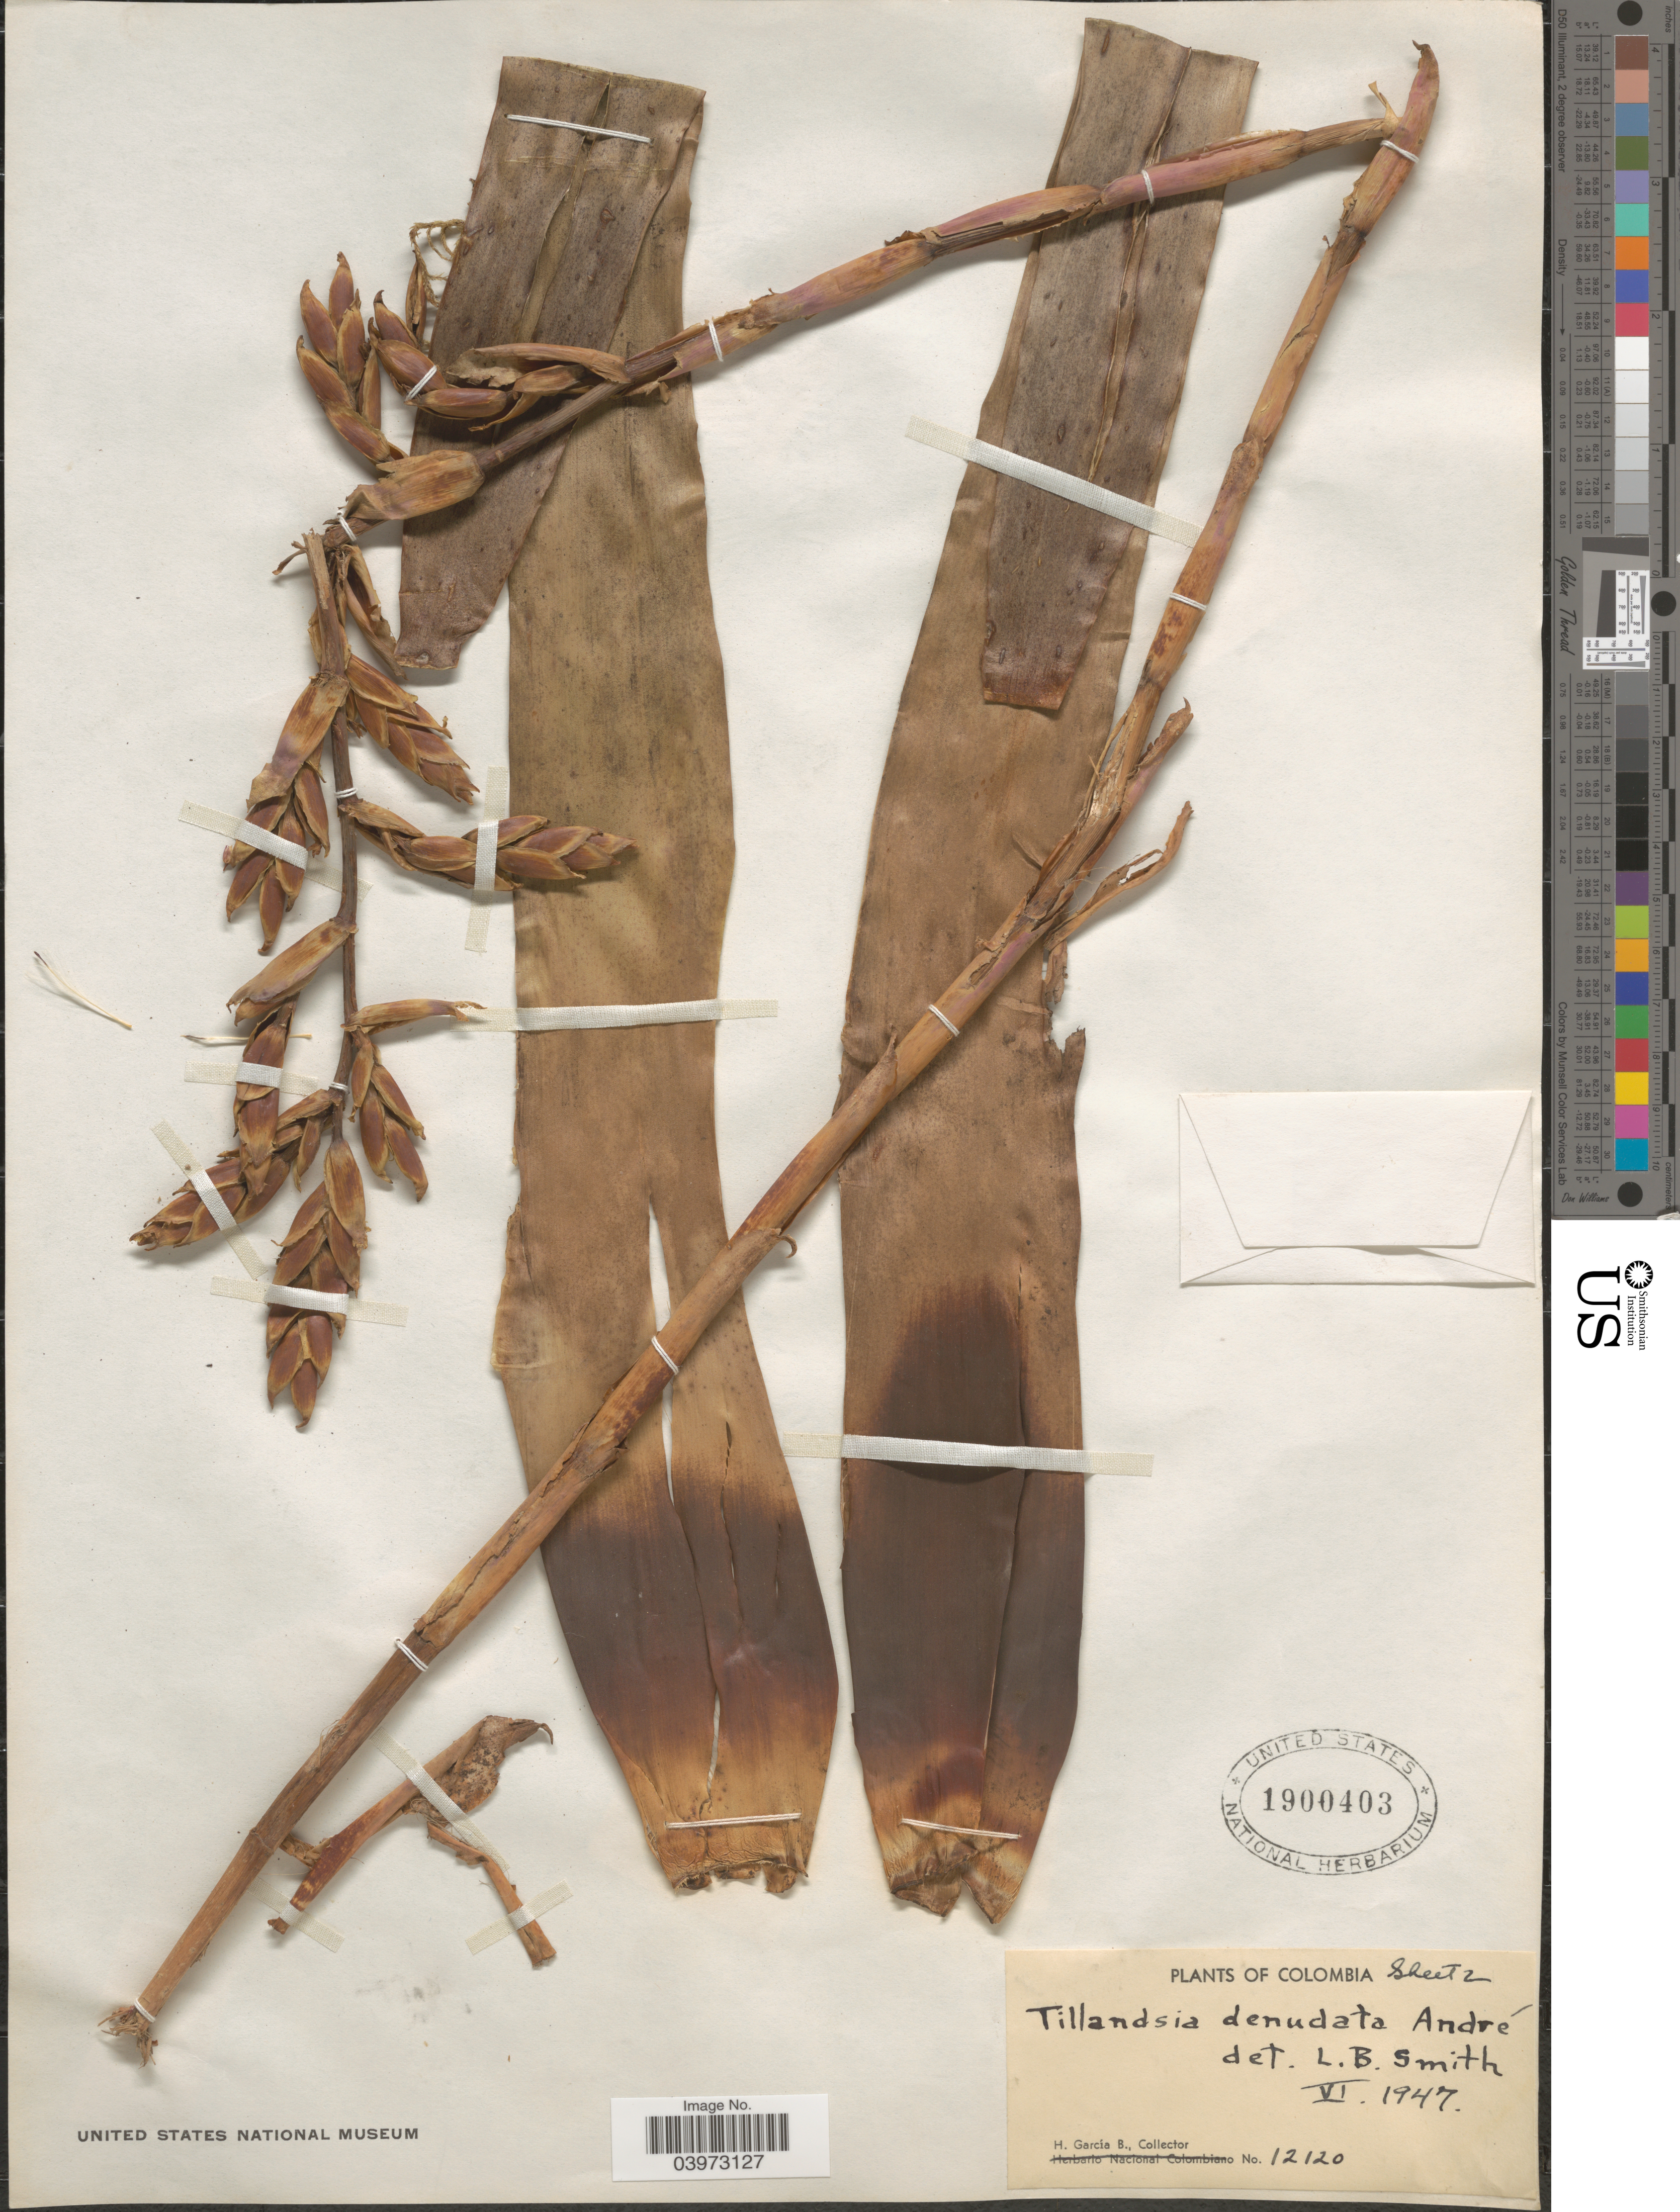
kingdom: Plantae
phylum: Tracheophyta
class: Liliopsida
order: Poales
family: Bromeliaceae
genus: Tillandsia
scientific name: Tillandsia denudata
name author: André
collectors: H. García B.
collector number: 12120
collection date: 1947-06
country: Colombia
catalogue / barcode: US 1900403